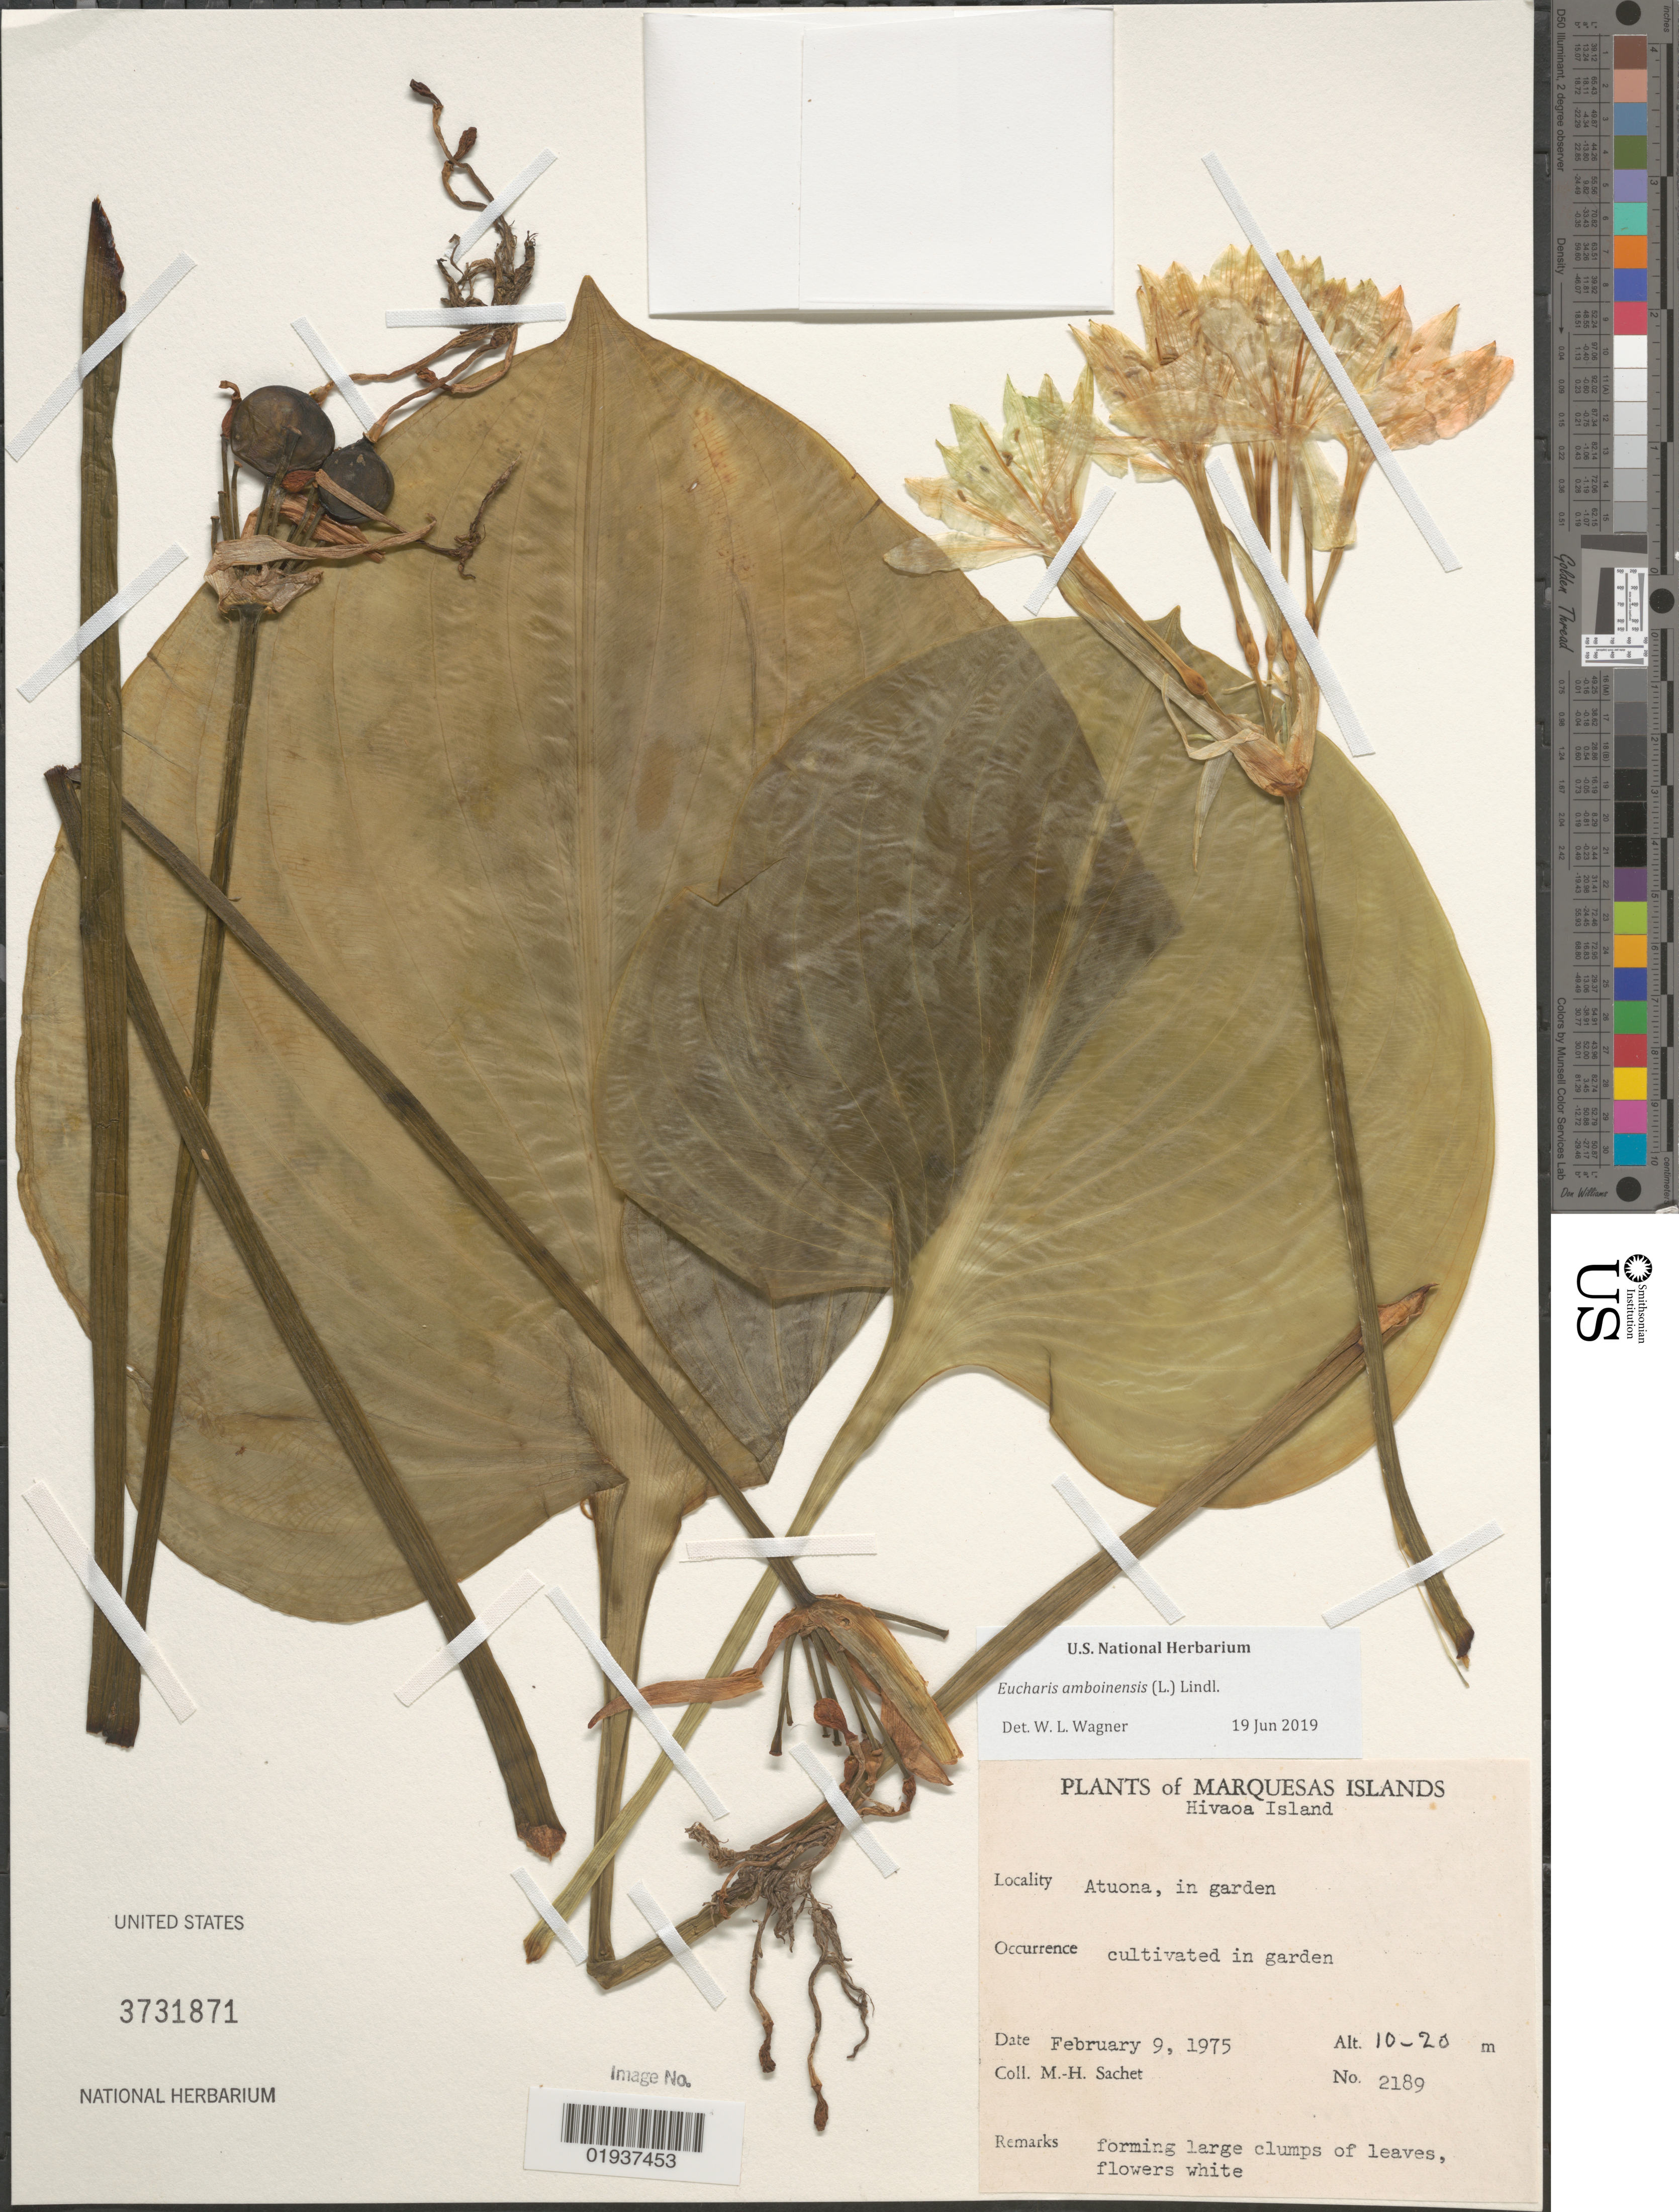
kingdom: Plantae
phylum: Tracheophyta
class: Liliopsida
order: Asparagales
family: Amaryllidaceae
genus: Eucharis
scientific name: Eucharis amboinensis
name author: (L.) Lindl. ex Loudon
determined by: Wagner, W. L., (BOT), Smithsonian Institution - National Museum of Natural History (UNITED STATES)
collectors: M.-H. Sachet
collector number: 2189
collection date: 1974-02-09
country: French Polynesia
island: Hiva Oa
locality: Atuona, in garden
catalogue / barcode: US 3731871